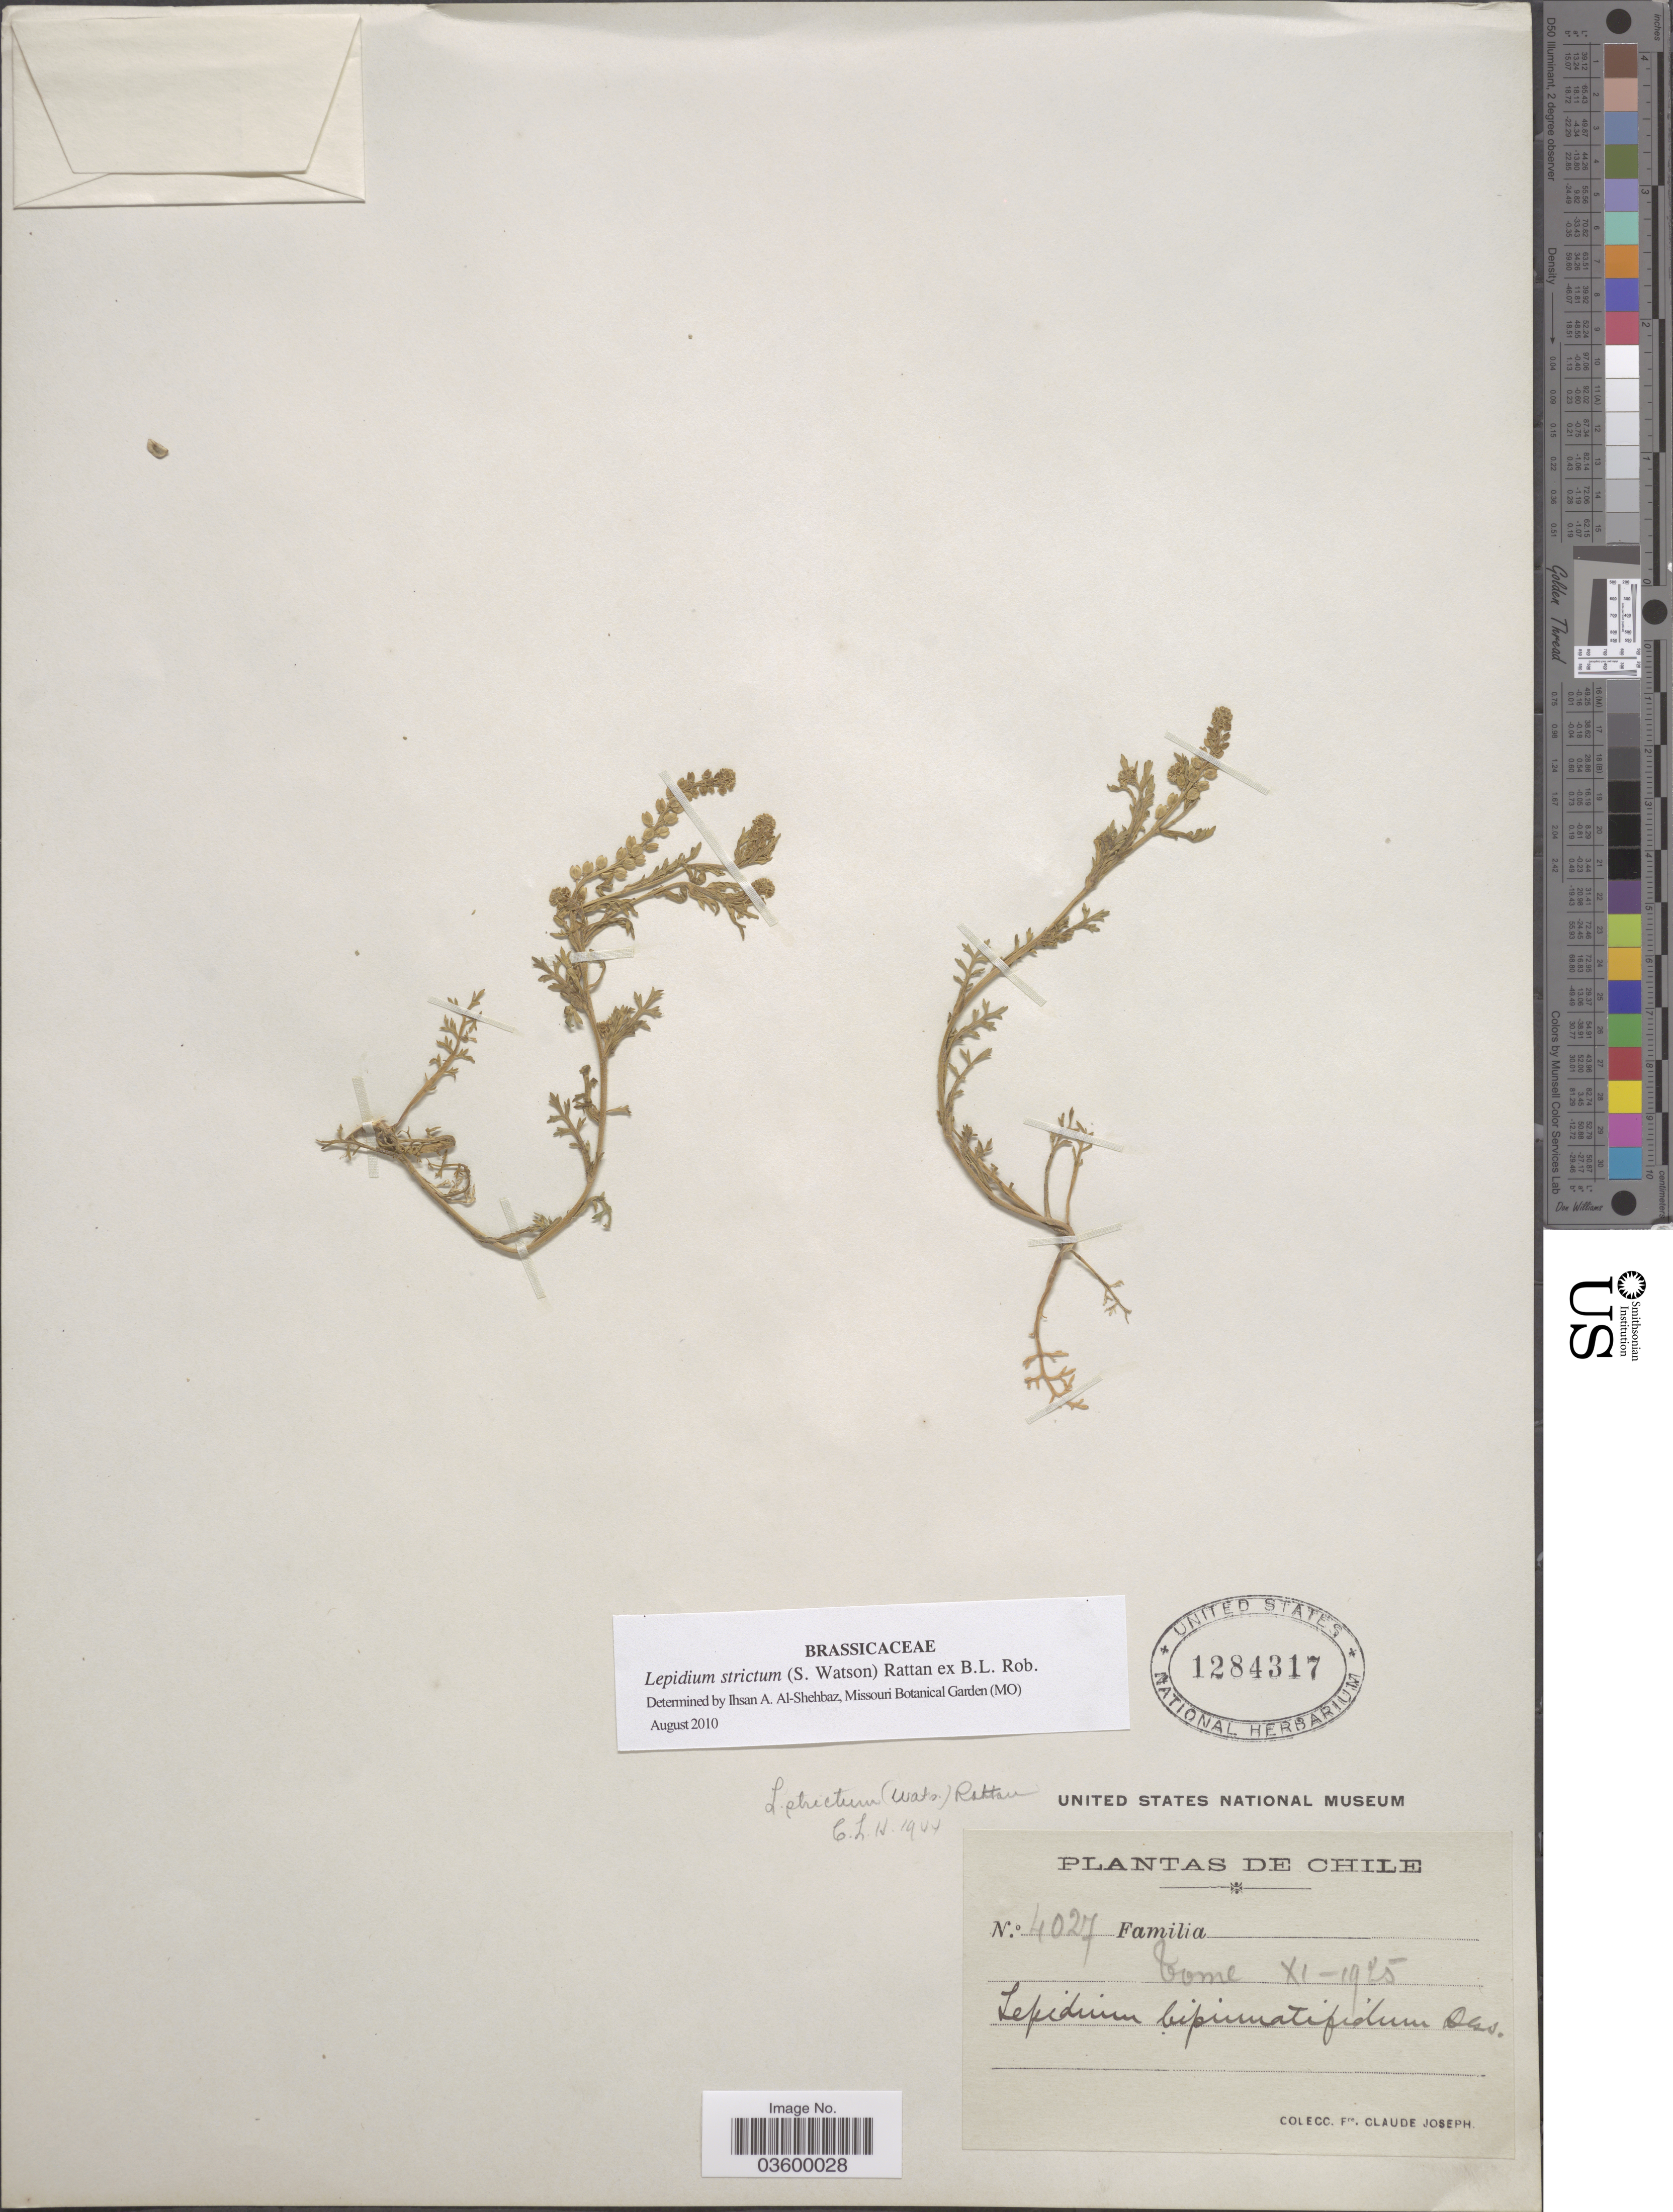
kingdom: Plantae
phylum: Tracheophyta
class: Magnoliopsida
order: Brassicales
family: Brassicaceae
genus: Lepidium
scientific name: Lepidium strictum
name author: (S. Watson) Rattan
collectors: Bro. Claude-Joseph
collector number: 4027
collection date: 1925-11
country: Chile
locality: Tome.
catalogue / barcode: US 1284317